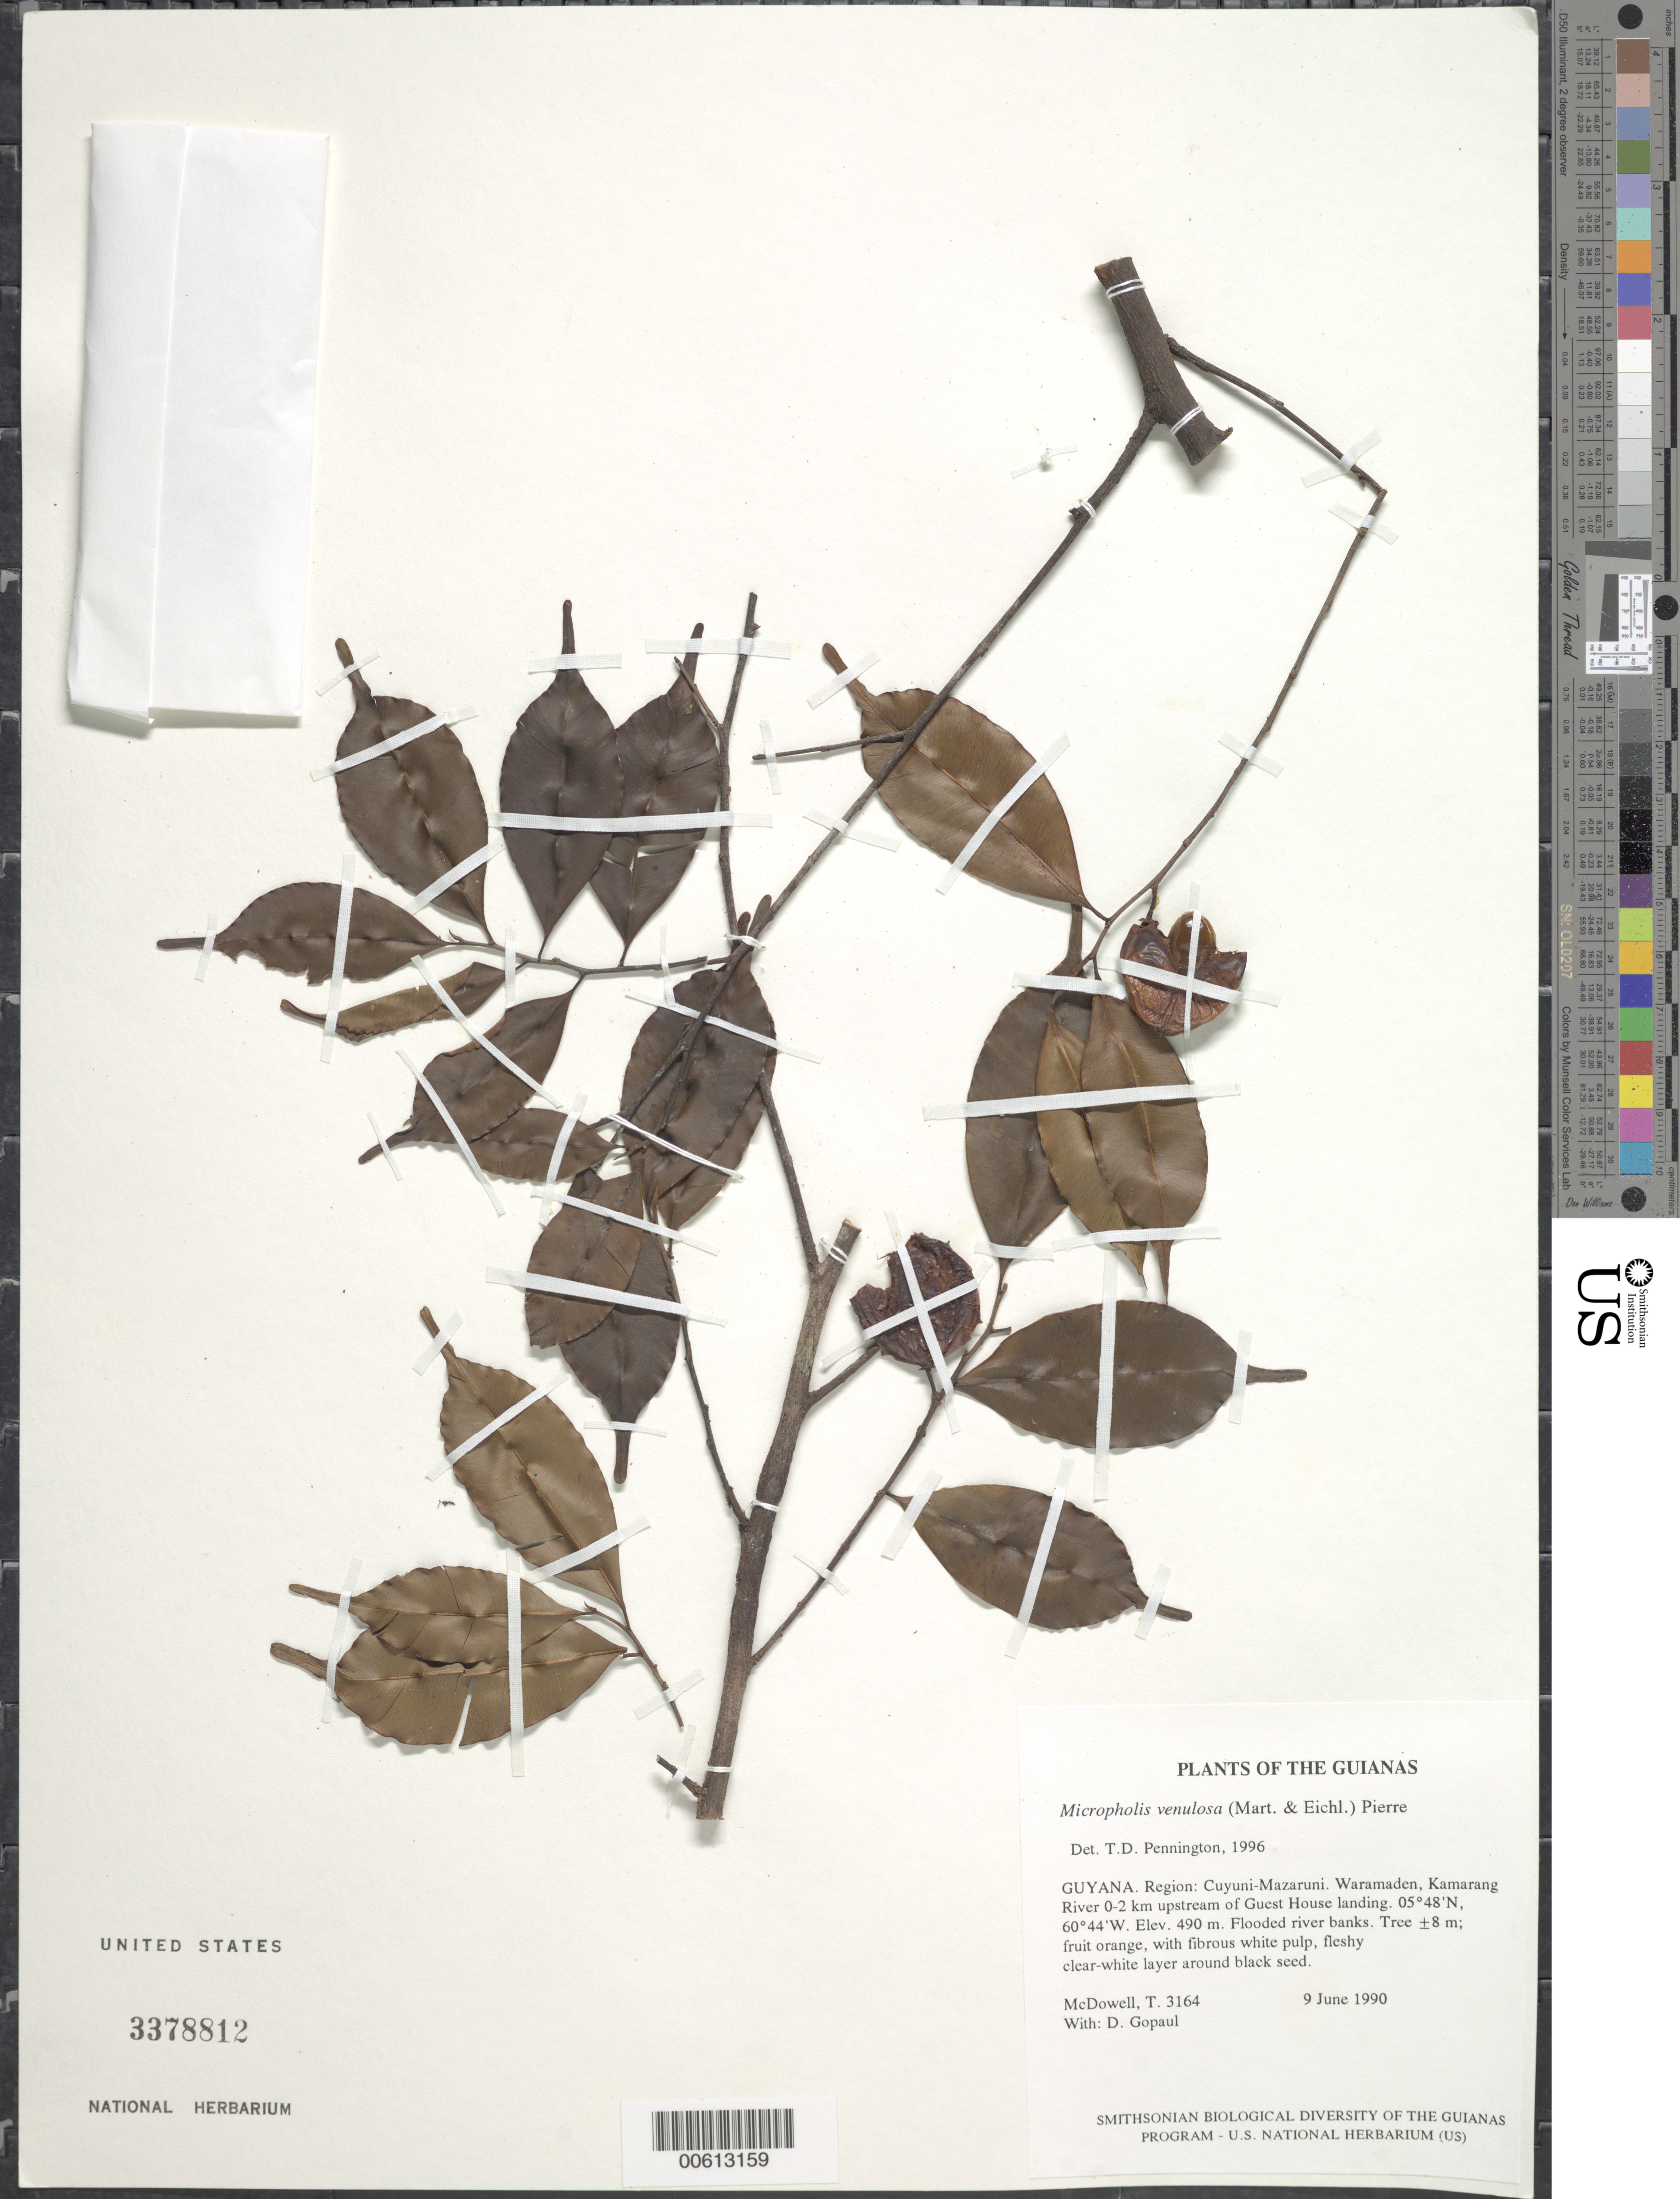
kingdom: Plantae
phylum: Tracheophyta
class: Magnoliopsida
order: Ericales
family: Sapotaceae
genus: Micropholis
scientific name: Micropholis venulosa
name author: (Mart. & Eichler) Pierre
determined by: Pennington, T. D., (K)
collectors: T. McDowell & D. Gopaul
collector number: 3164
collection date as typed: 9 June 1990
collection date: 1990-06-09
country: Guyana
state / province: Cuyuni-Mazaruni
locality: Waramaden, Kamarang River 0-2 km upstream of Guest House landing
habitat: Flooded river banks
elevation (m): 490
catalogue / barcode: US 3378812